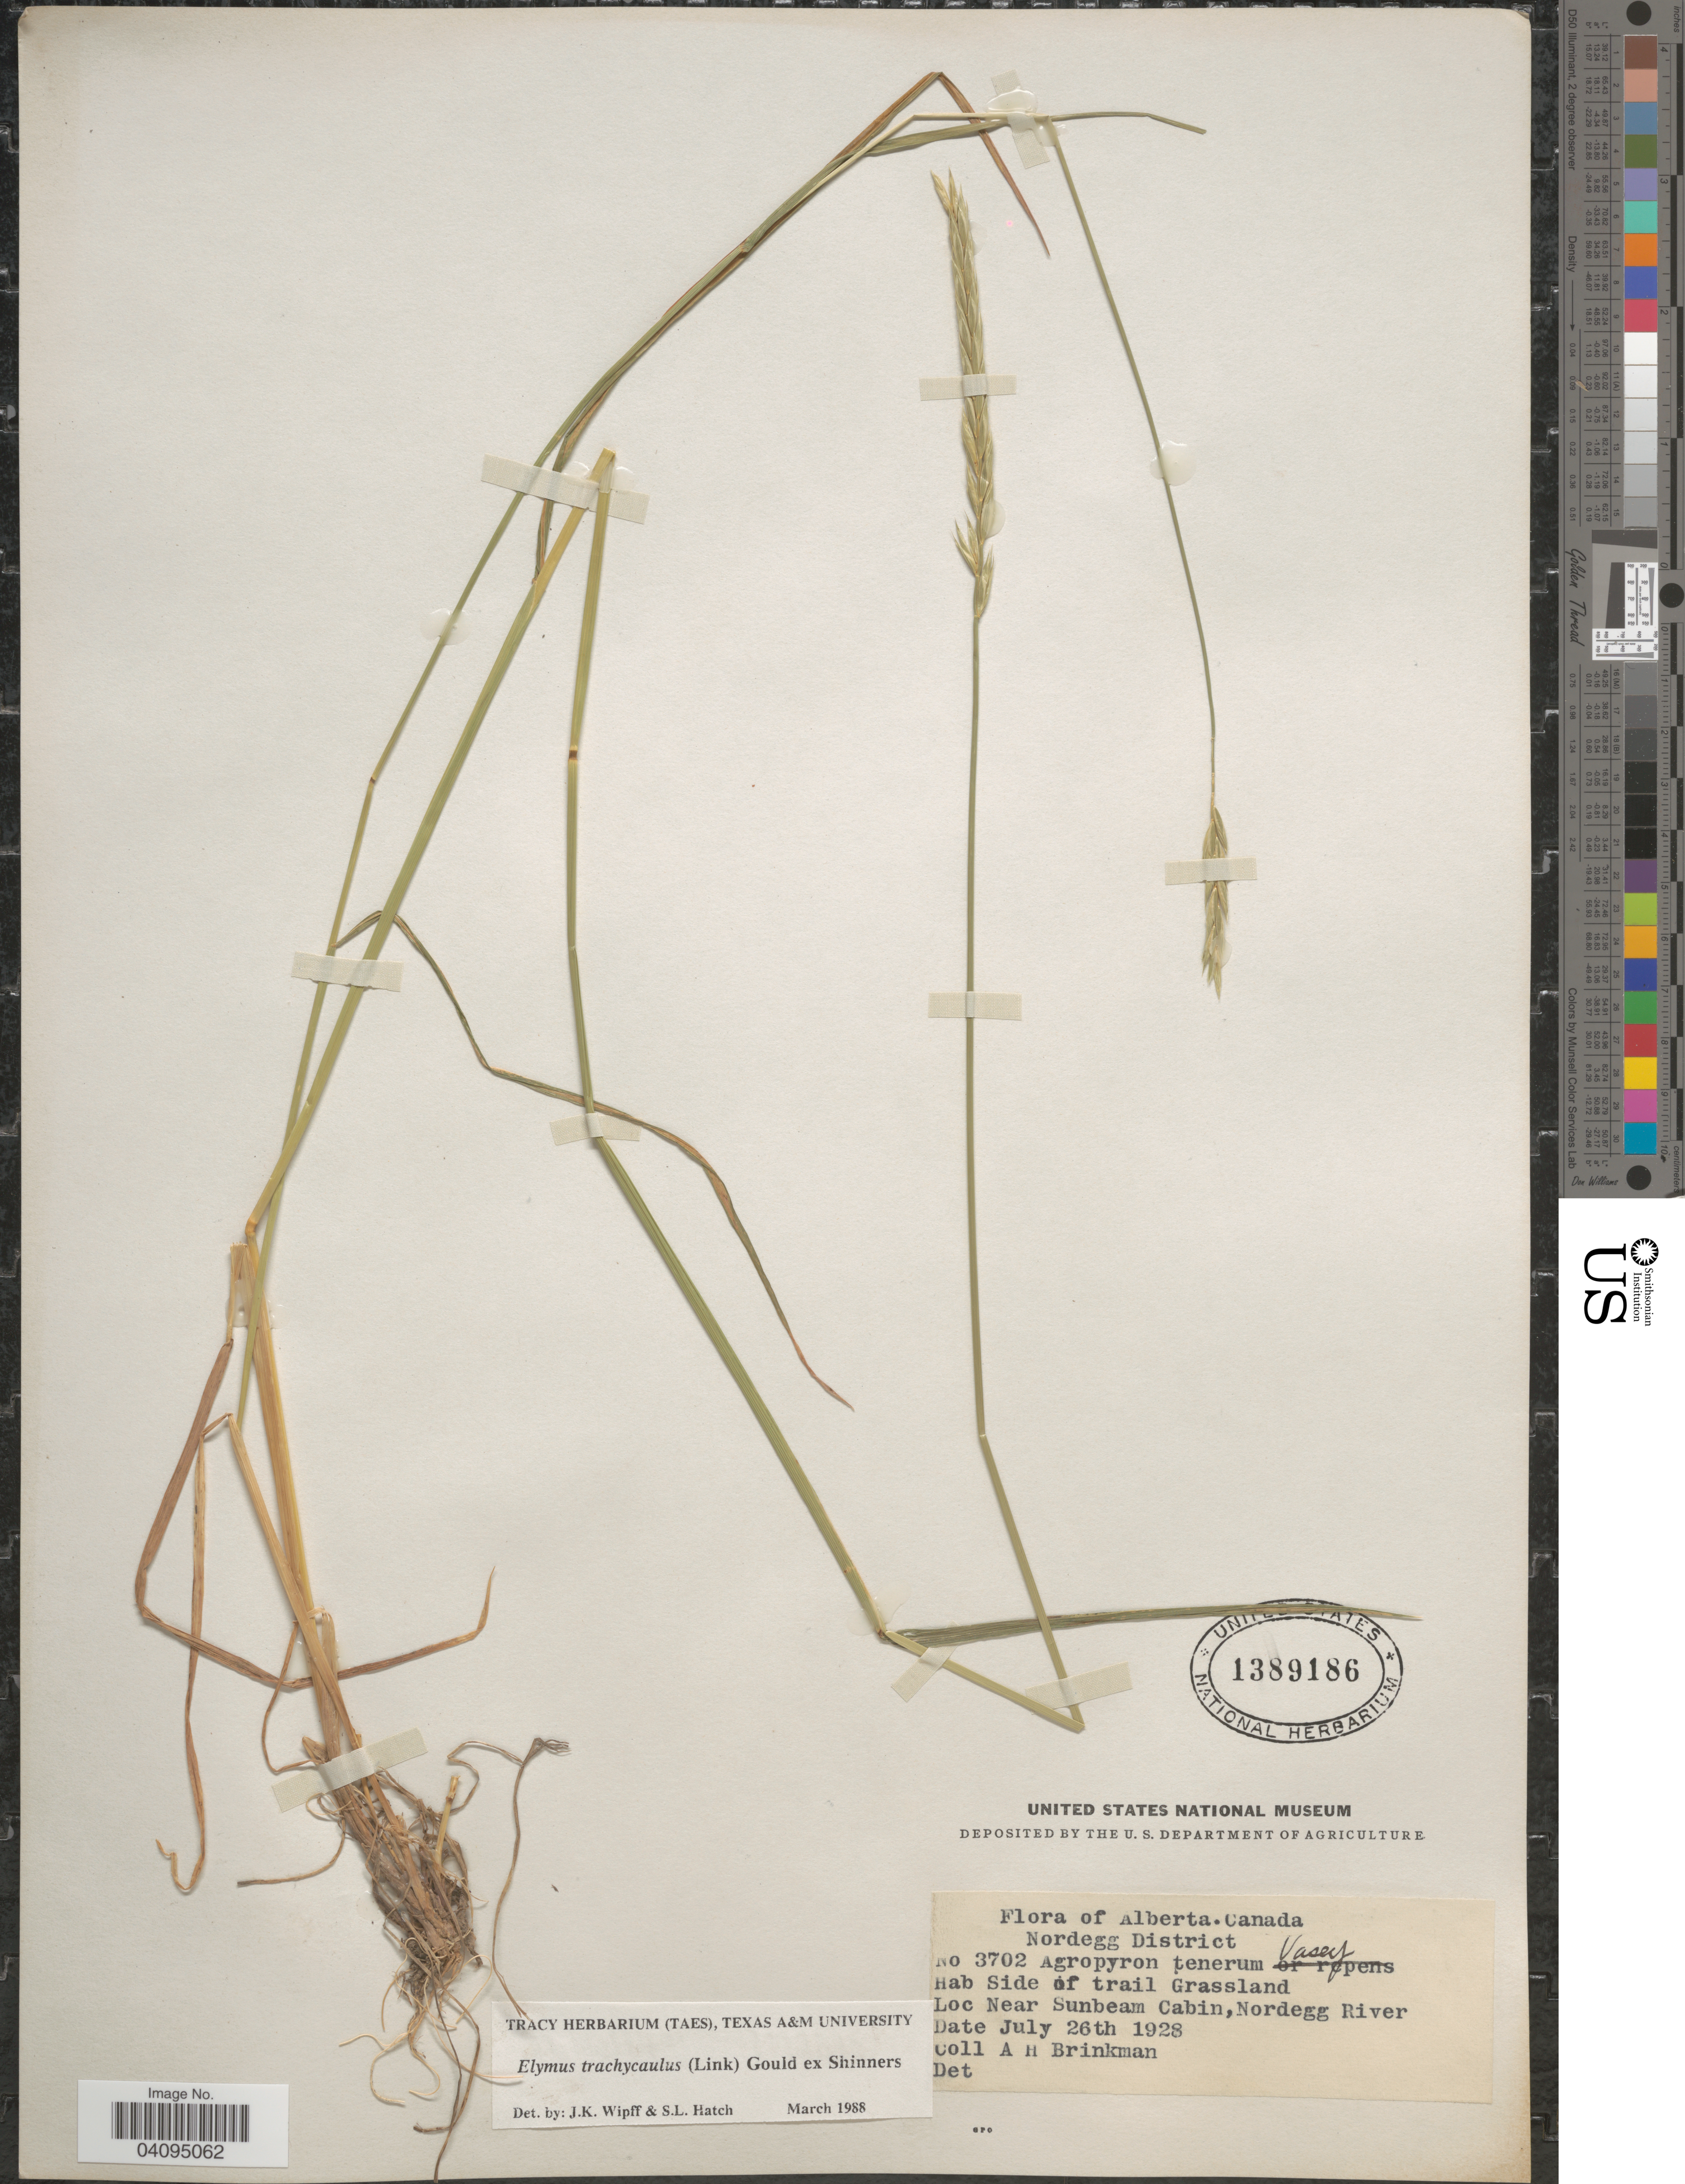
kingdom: Plantae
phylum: Tracheophyta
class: Liliopsida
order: Poales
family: Poaceae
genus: Elymus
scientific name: Elymus trachycaulus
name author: (Link) Gould ex Shinners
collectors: A. Brinkman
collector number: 3702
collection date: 1928-07-26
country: Canada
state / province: Alberta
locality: Nordegg District. Side of trail Grassland. Near Sunbeam Cabin, Nordegg River.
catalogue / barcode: US 1389186